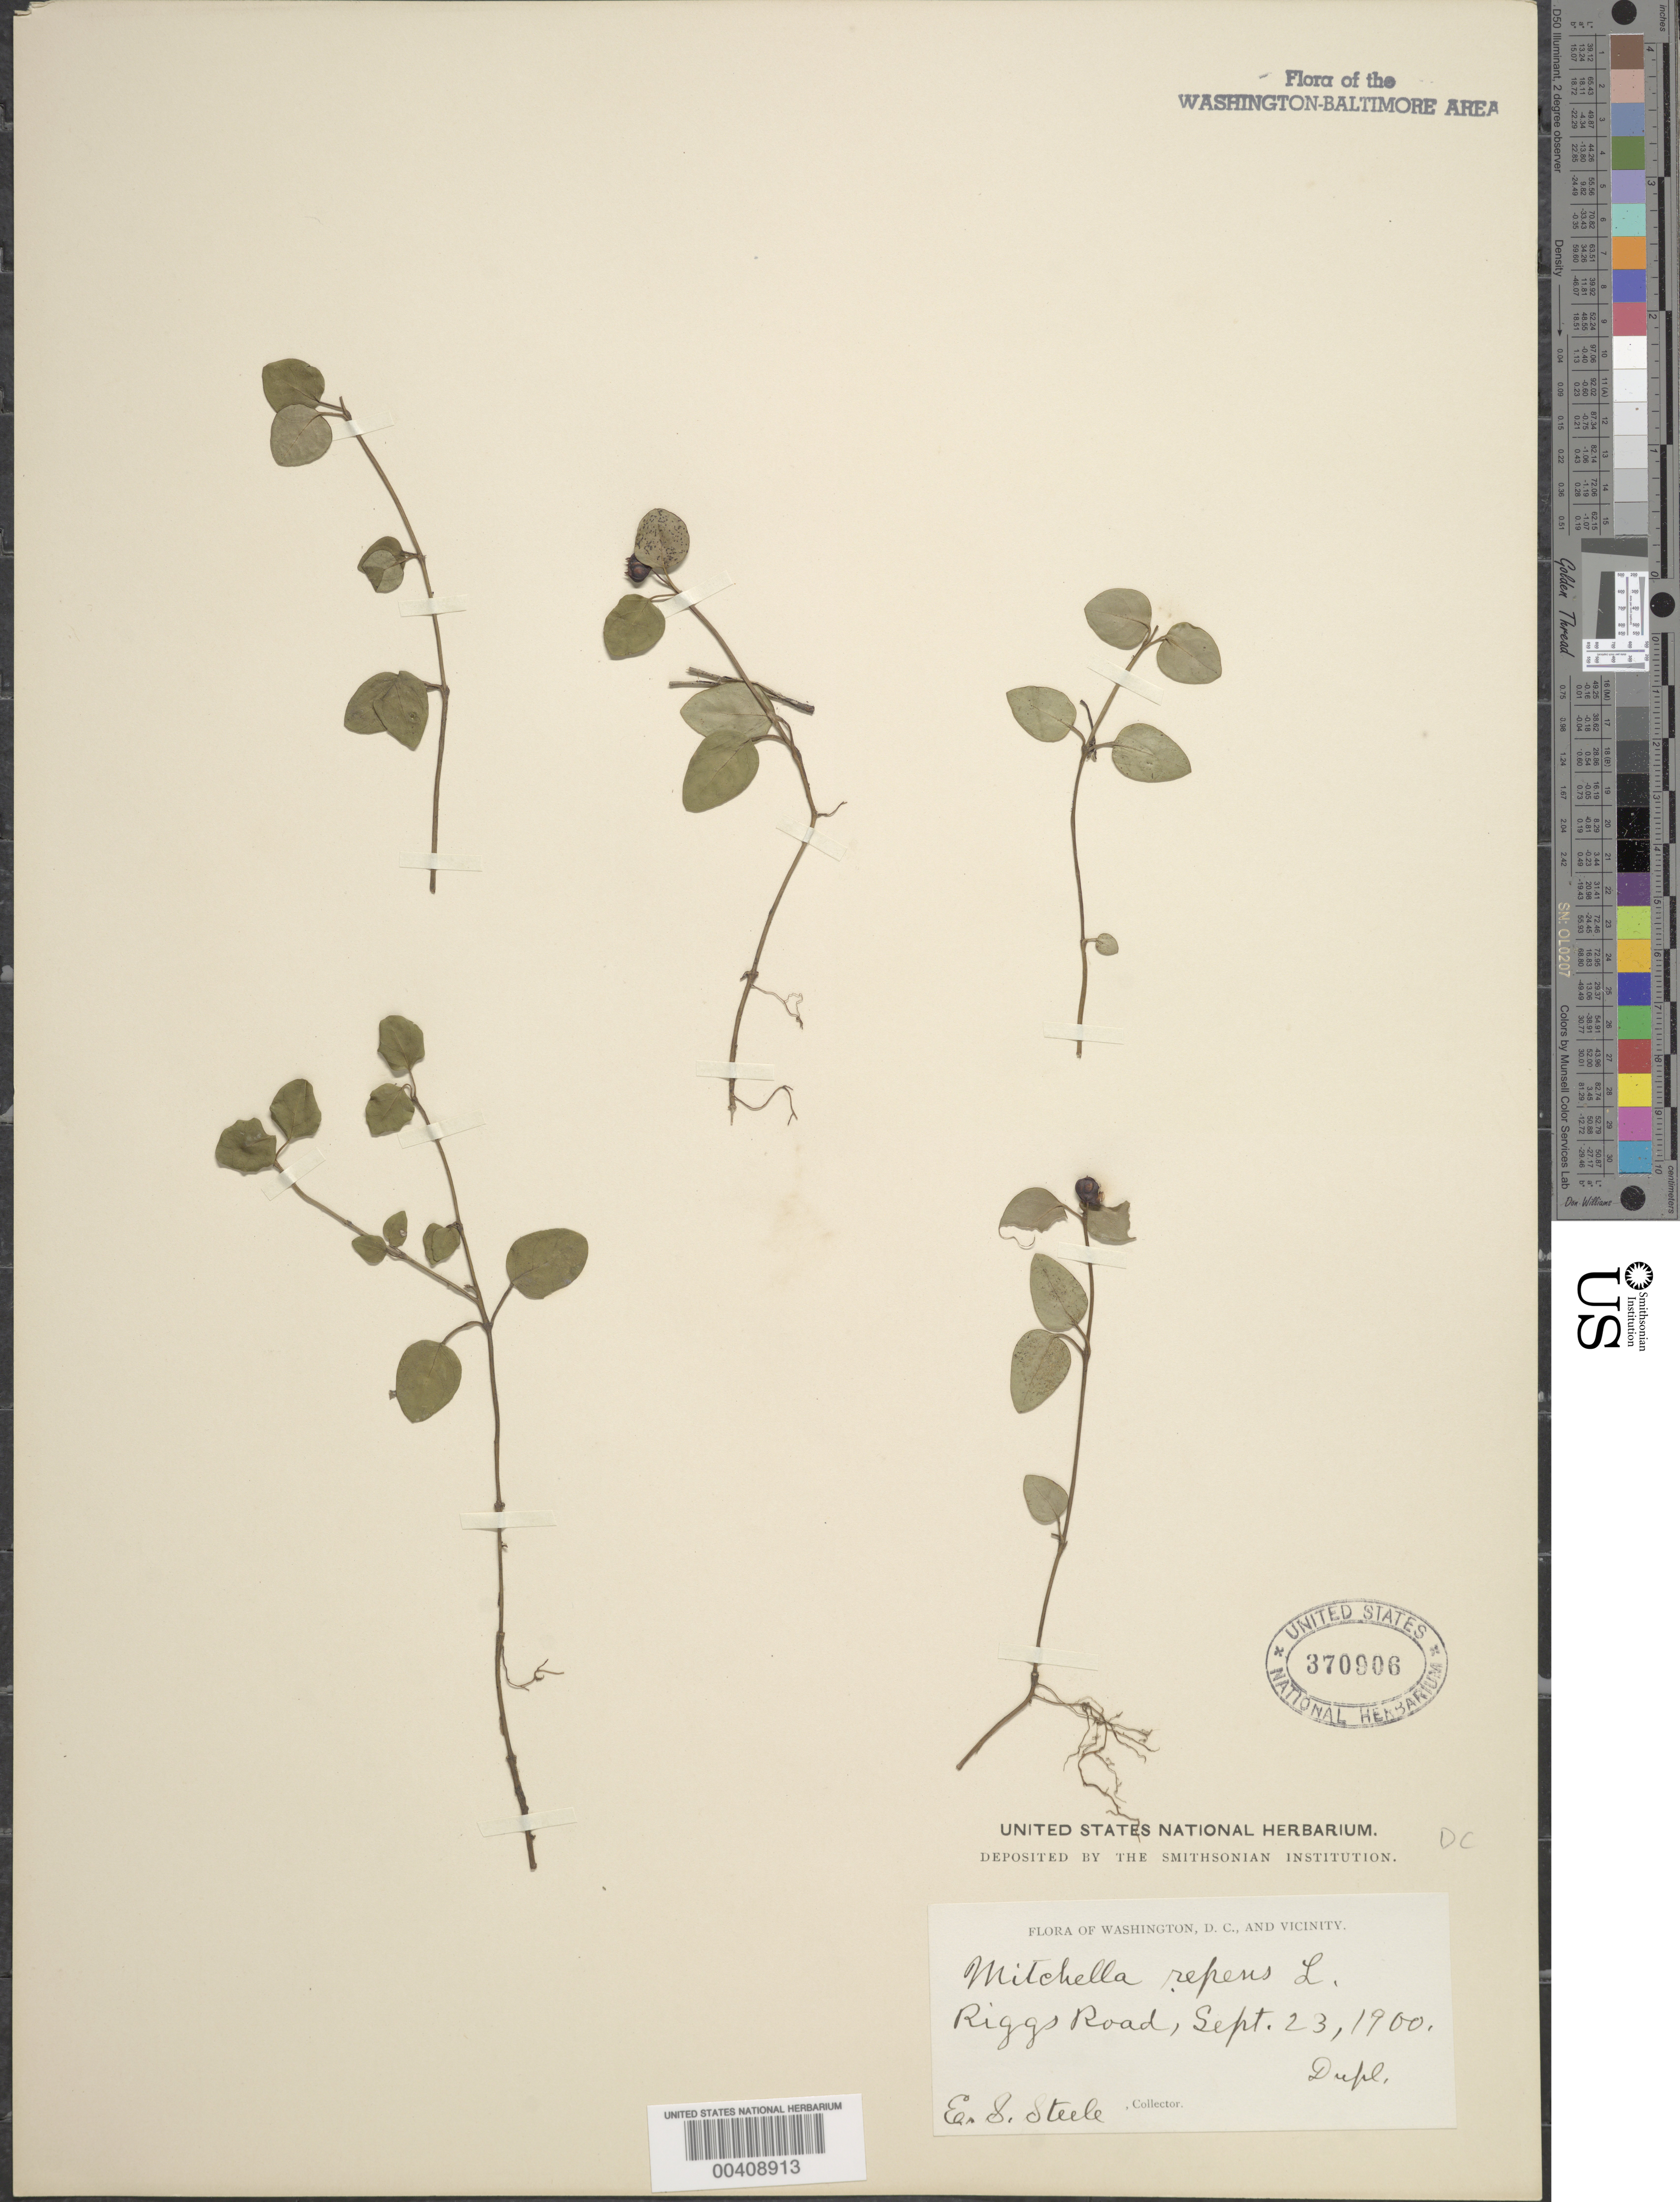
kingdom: Plantae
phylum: Tracheophyta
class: Magnoliopsida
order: Gentianales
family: Rubiaceae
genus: Mitchella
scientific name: Mitchella repens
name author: L.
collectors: E. Steele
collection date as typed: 23 Sep 1900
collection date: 1900-09-23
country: United States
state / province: Maryland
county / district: Prince George's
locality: Riggs Road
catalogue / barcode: US 370906